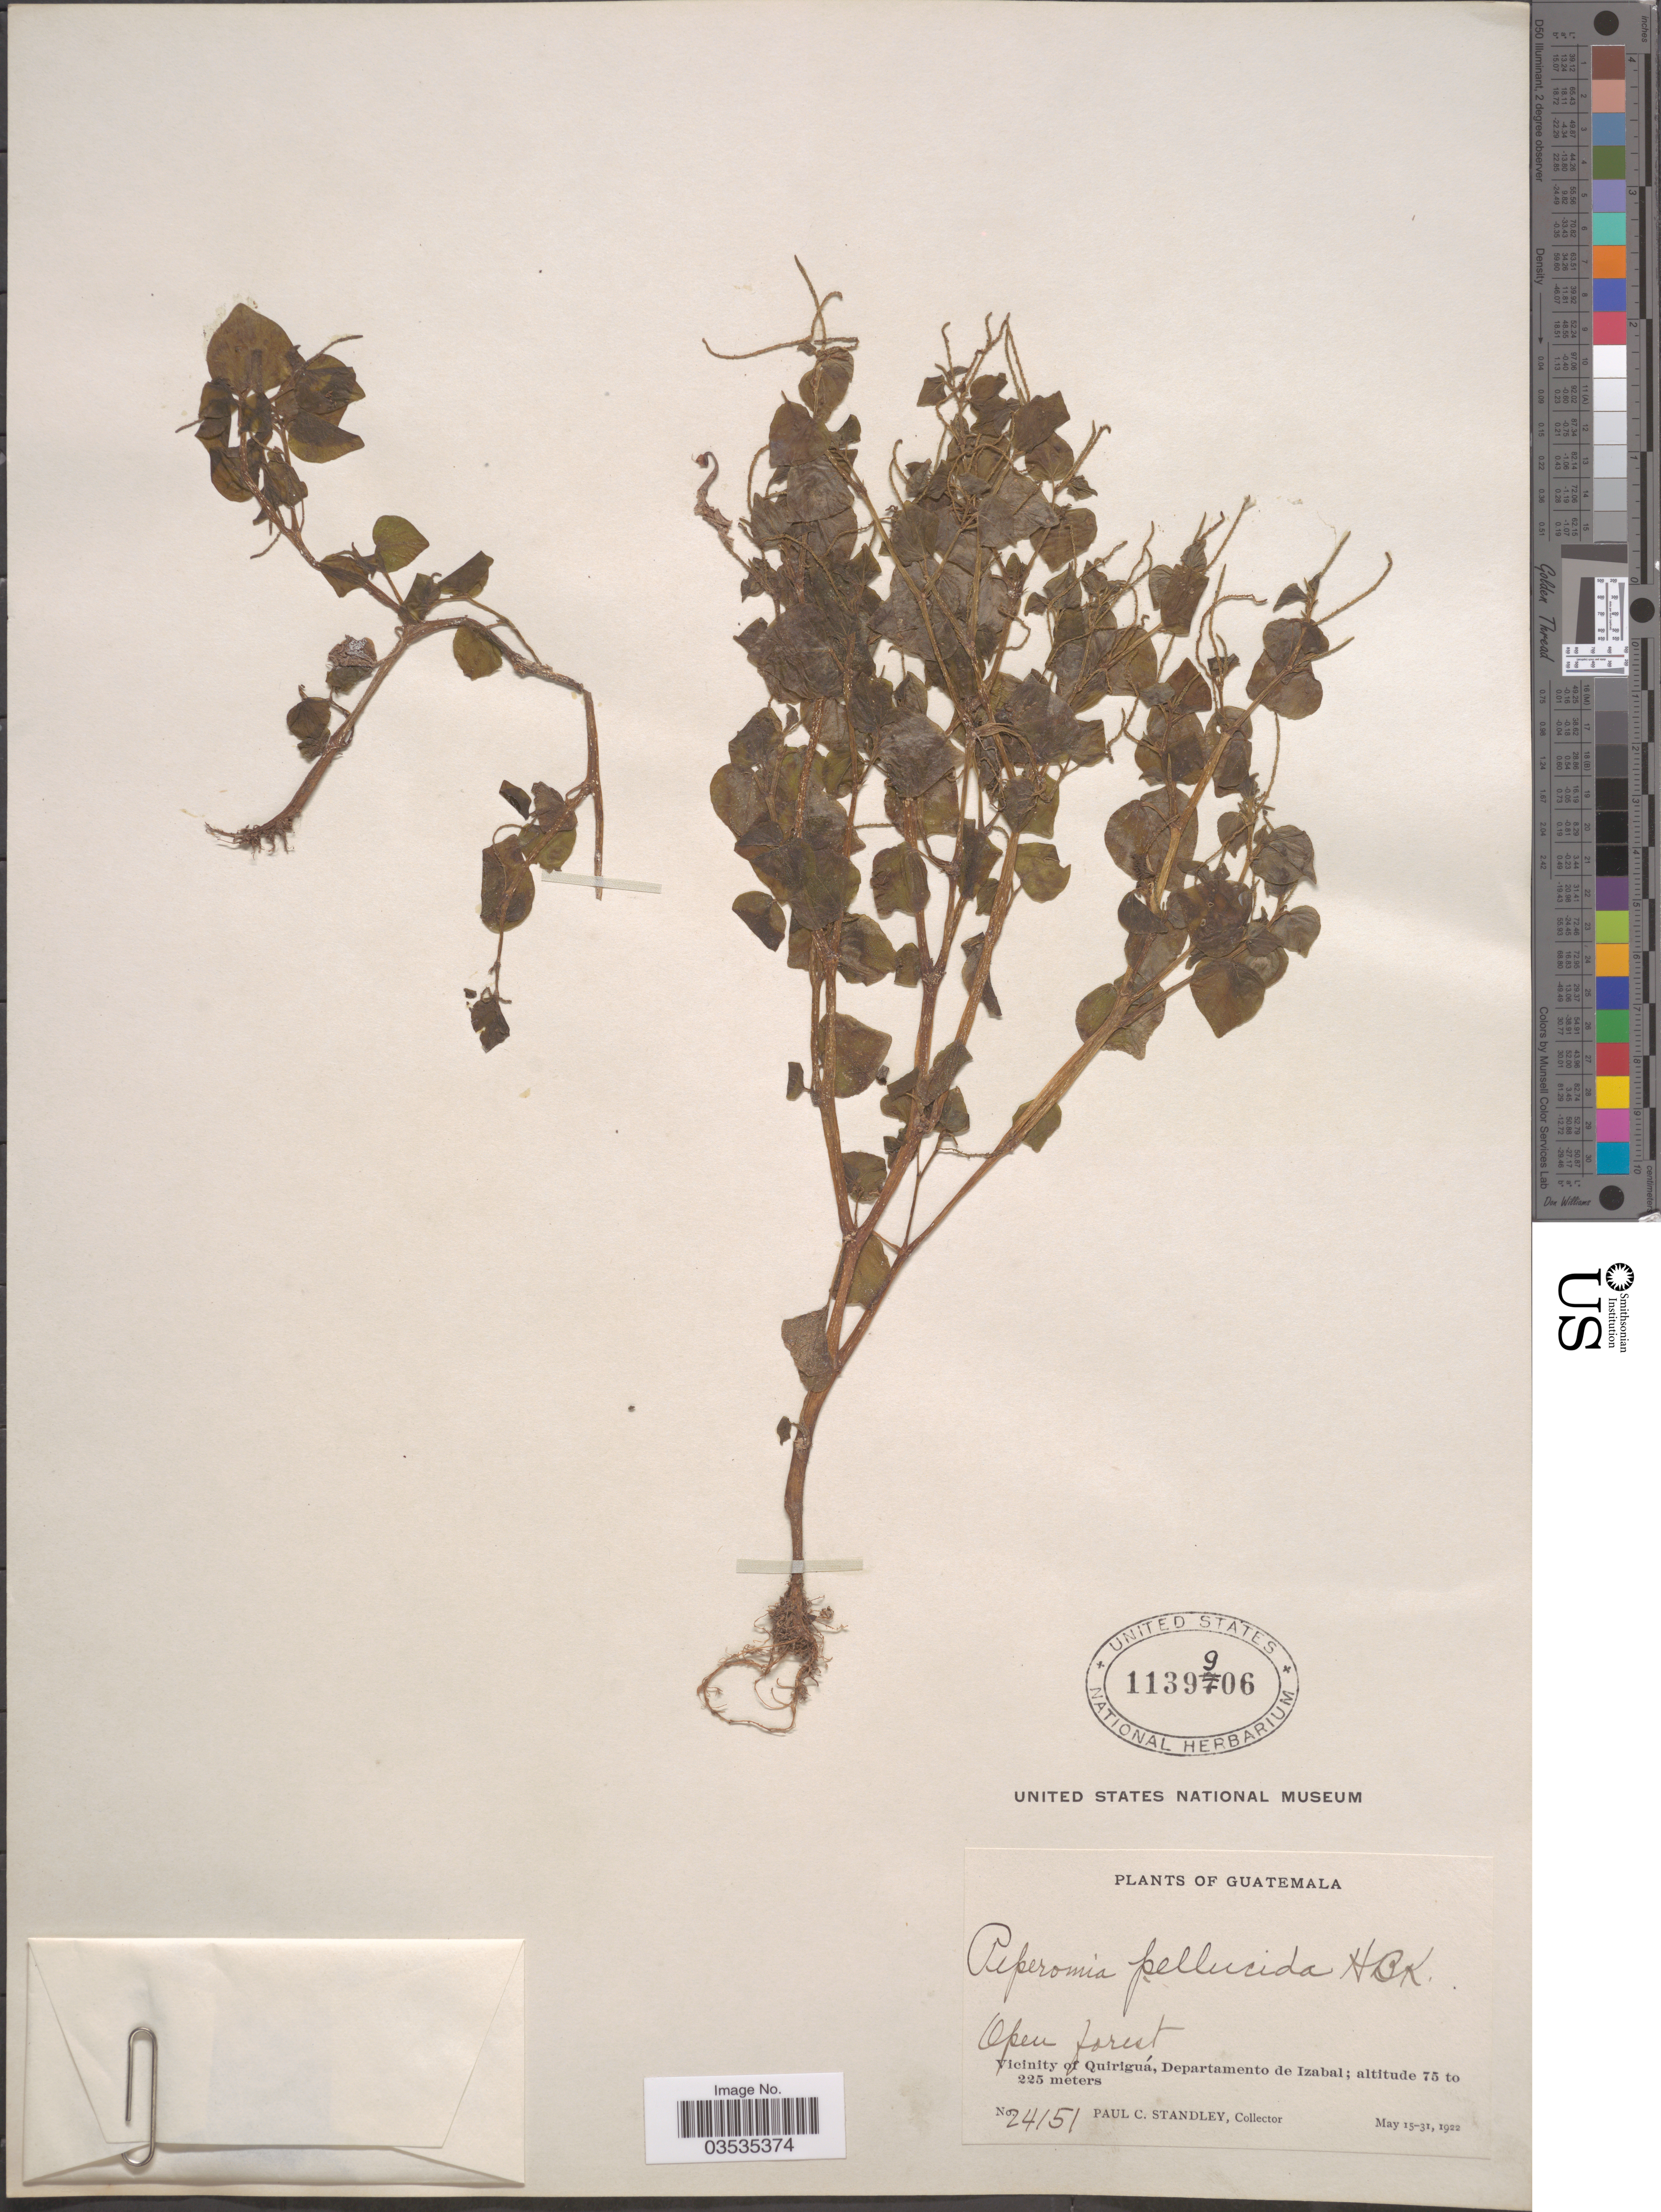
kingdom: Plantae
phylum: Tracheophyta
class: Magnoliopsida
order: Piperales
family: Piperaceae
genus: Peperomia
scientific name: Peperomia pellucida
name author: (L.) Kunth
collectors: P. C. Standley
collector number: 24151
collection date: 1922-05-15/1922-05-31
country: Guatemala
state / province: Izabal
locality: Vicinity of Quiriguá, Departamento de Izabal.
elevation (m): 75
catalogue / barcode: US 1139906